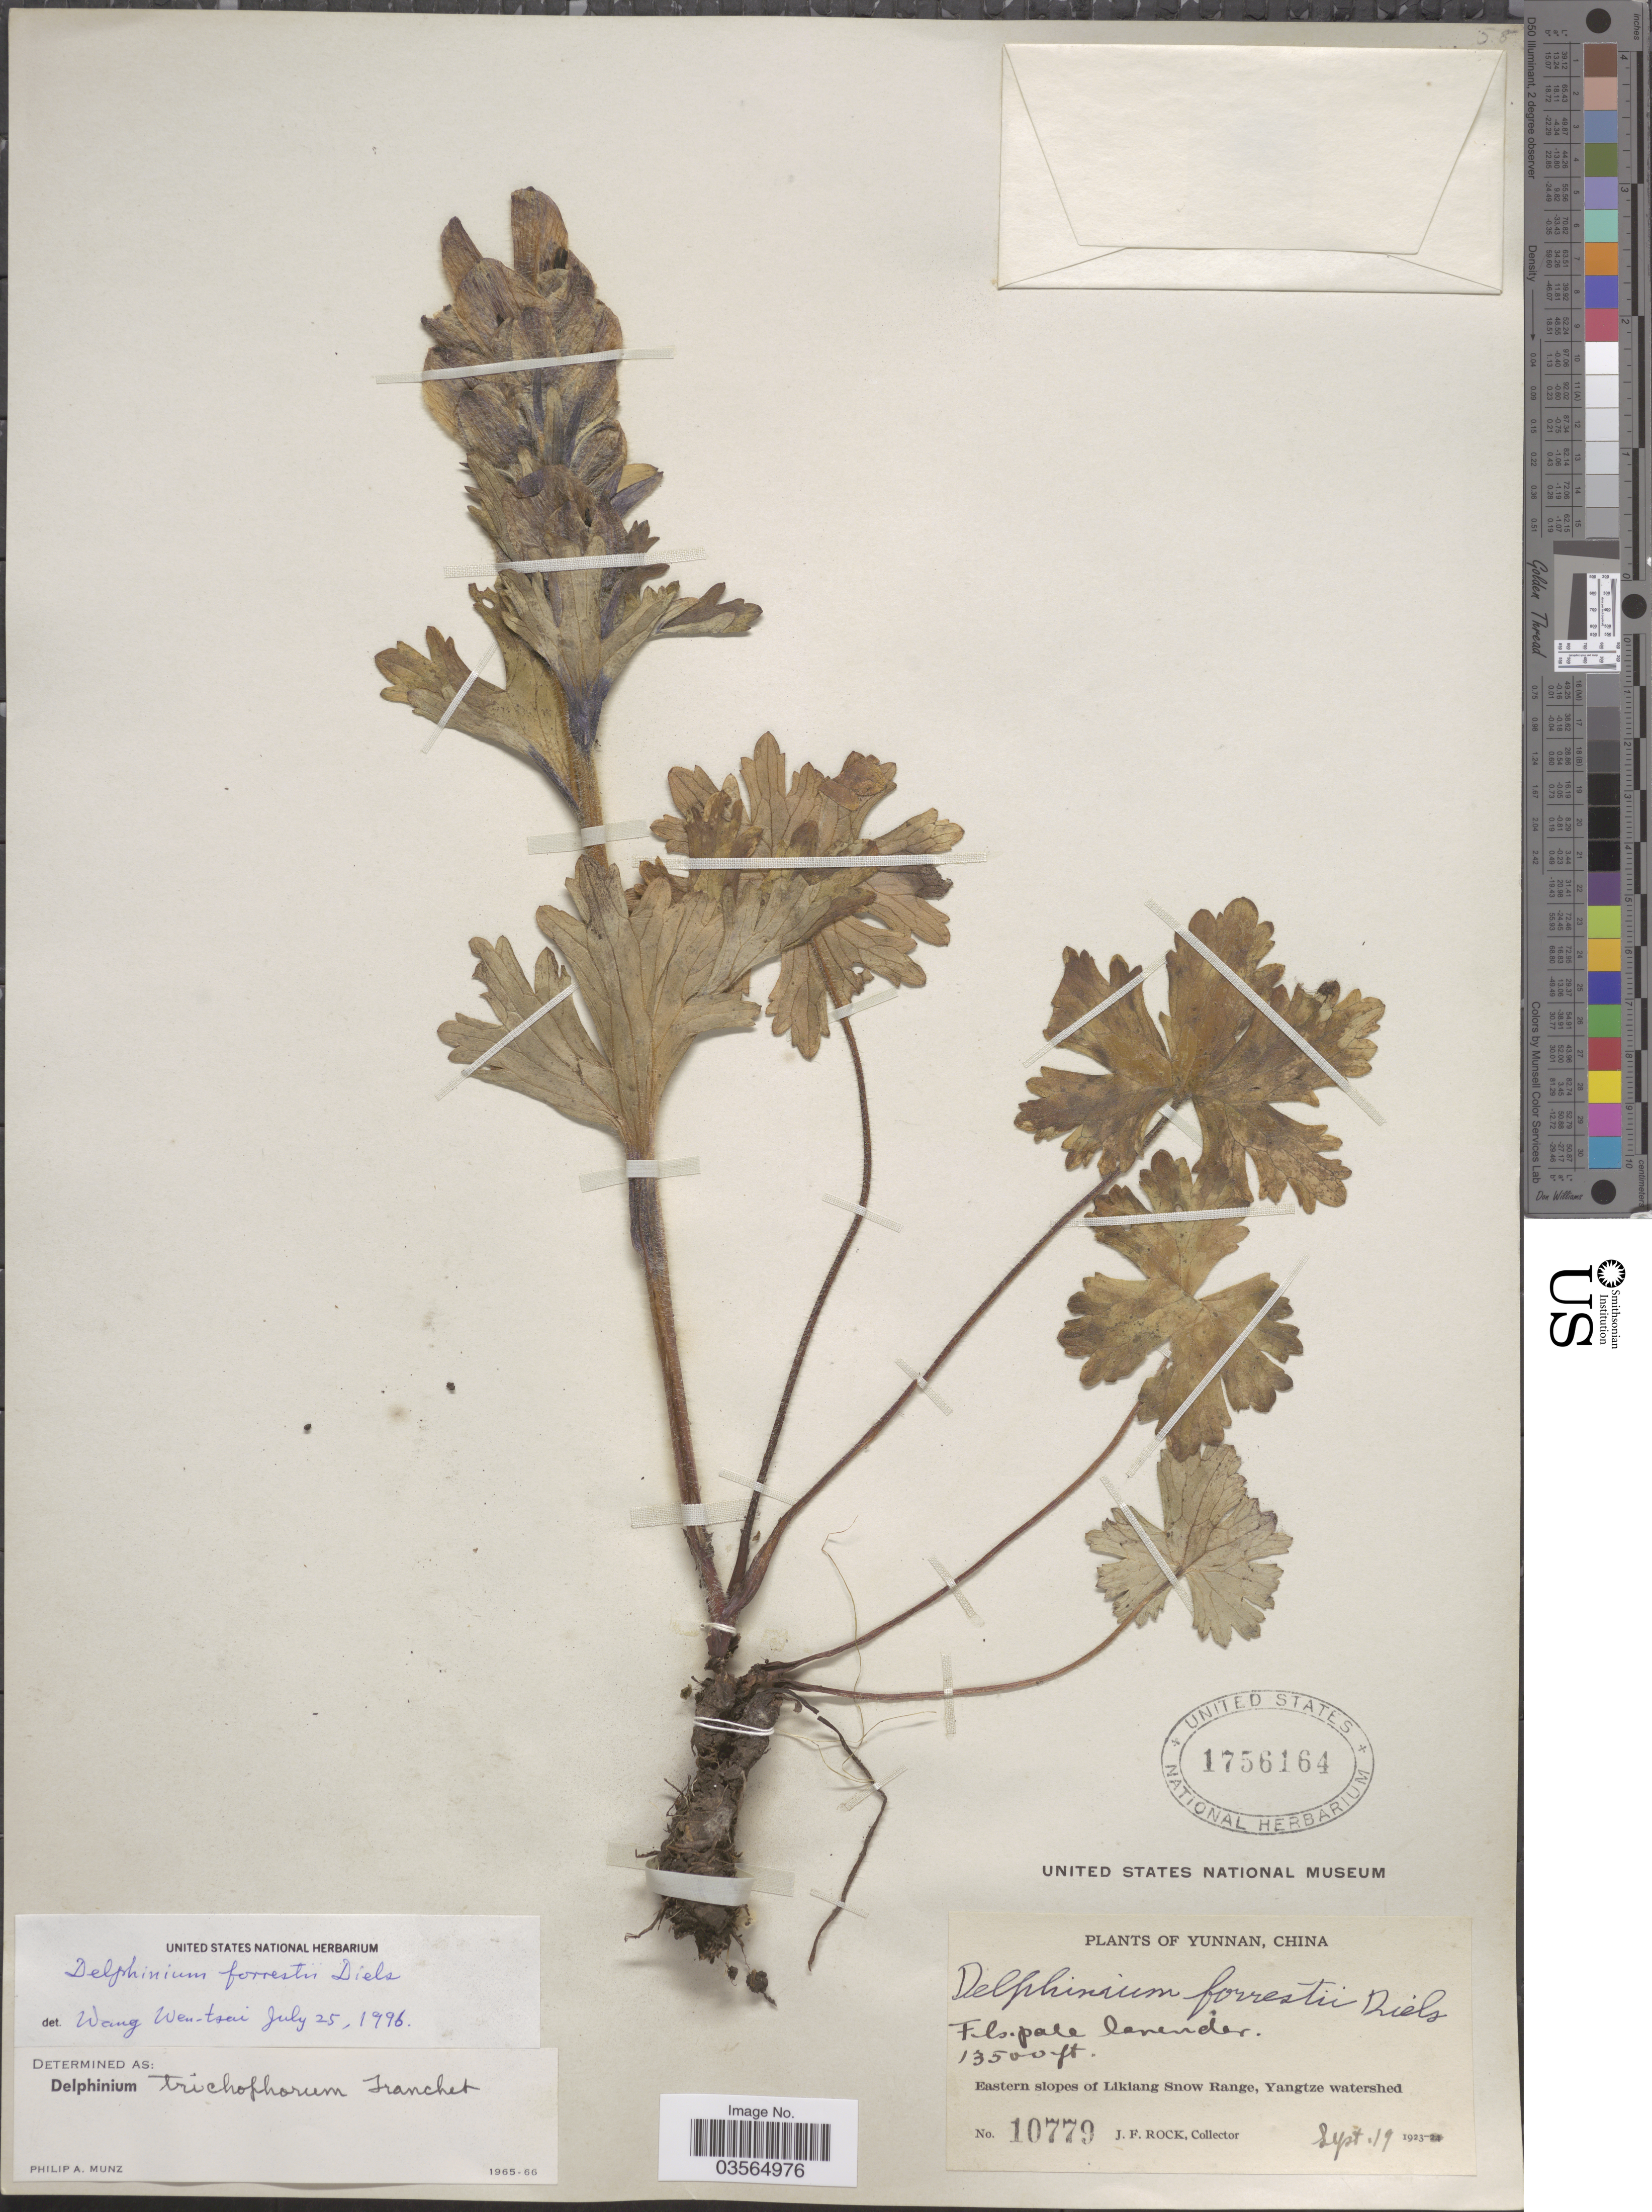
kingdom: Plantae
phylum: Tracheophyta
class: Magnoliopsida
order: Ranunculales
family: Ranunculaceae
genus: Delphinium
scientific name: Delphinium forrestii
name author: Diels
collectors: J. Rock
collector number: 10779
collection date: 1923-09-19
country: China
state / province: Yunnan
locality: Eastern slopes of Likiang Snow Range, Yangtze watershed.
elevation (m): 4115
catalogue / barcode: US 1756164